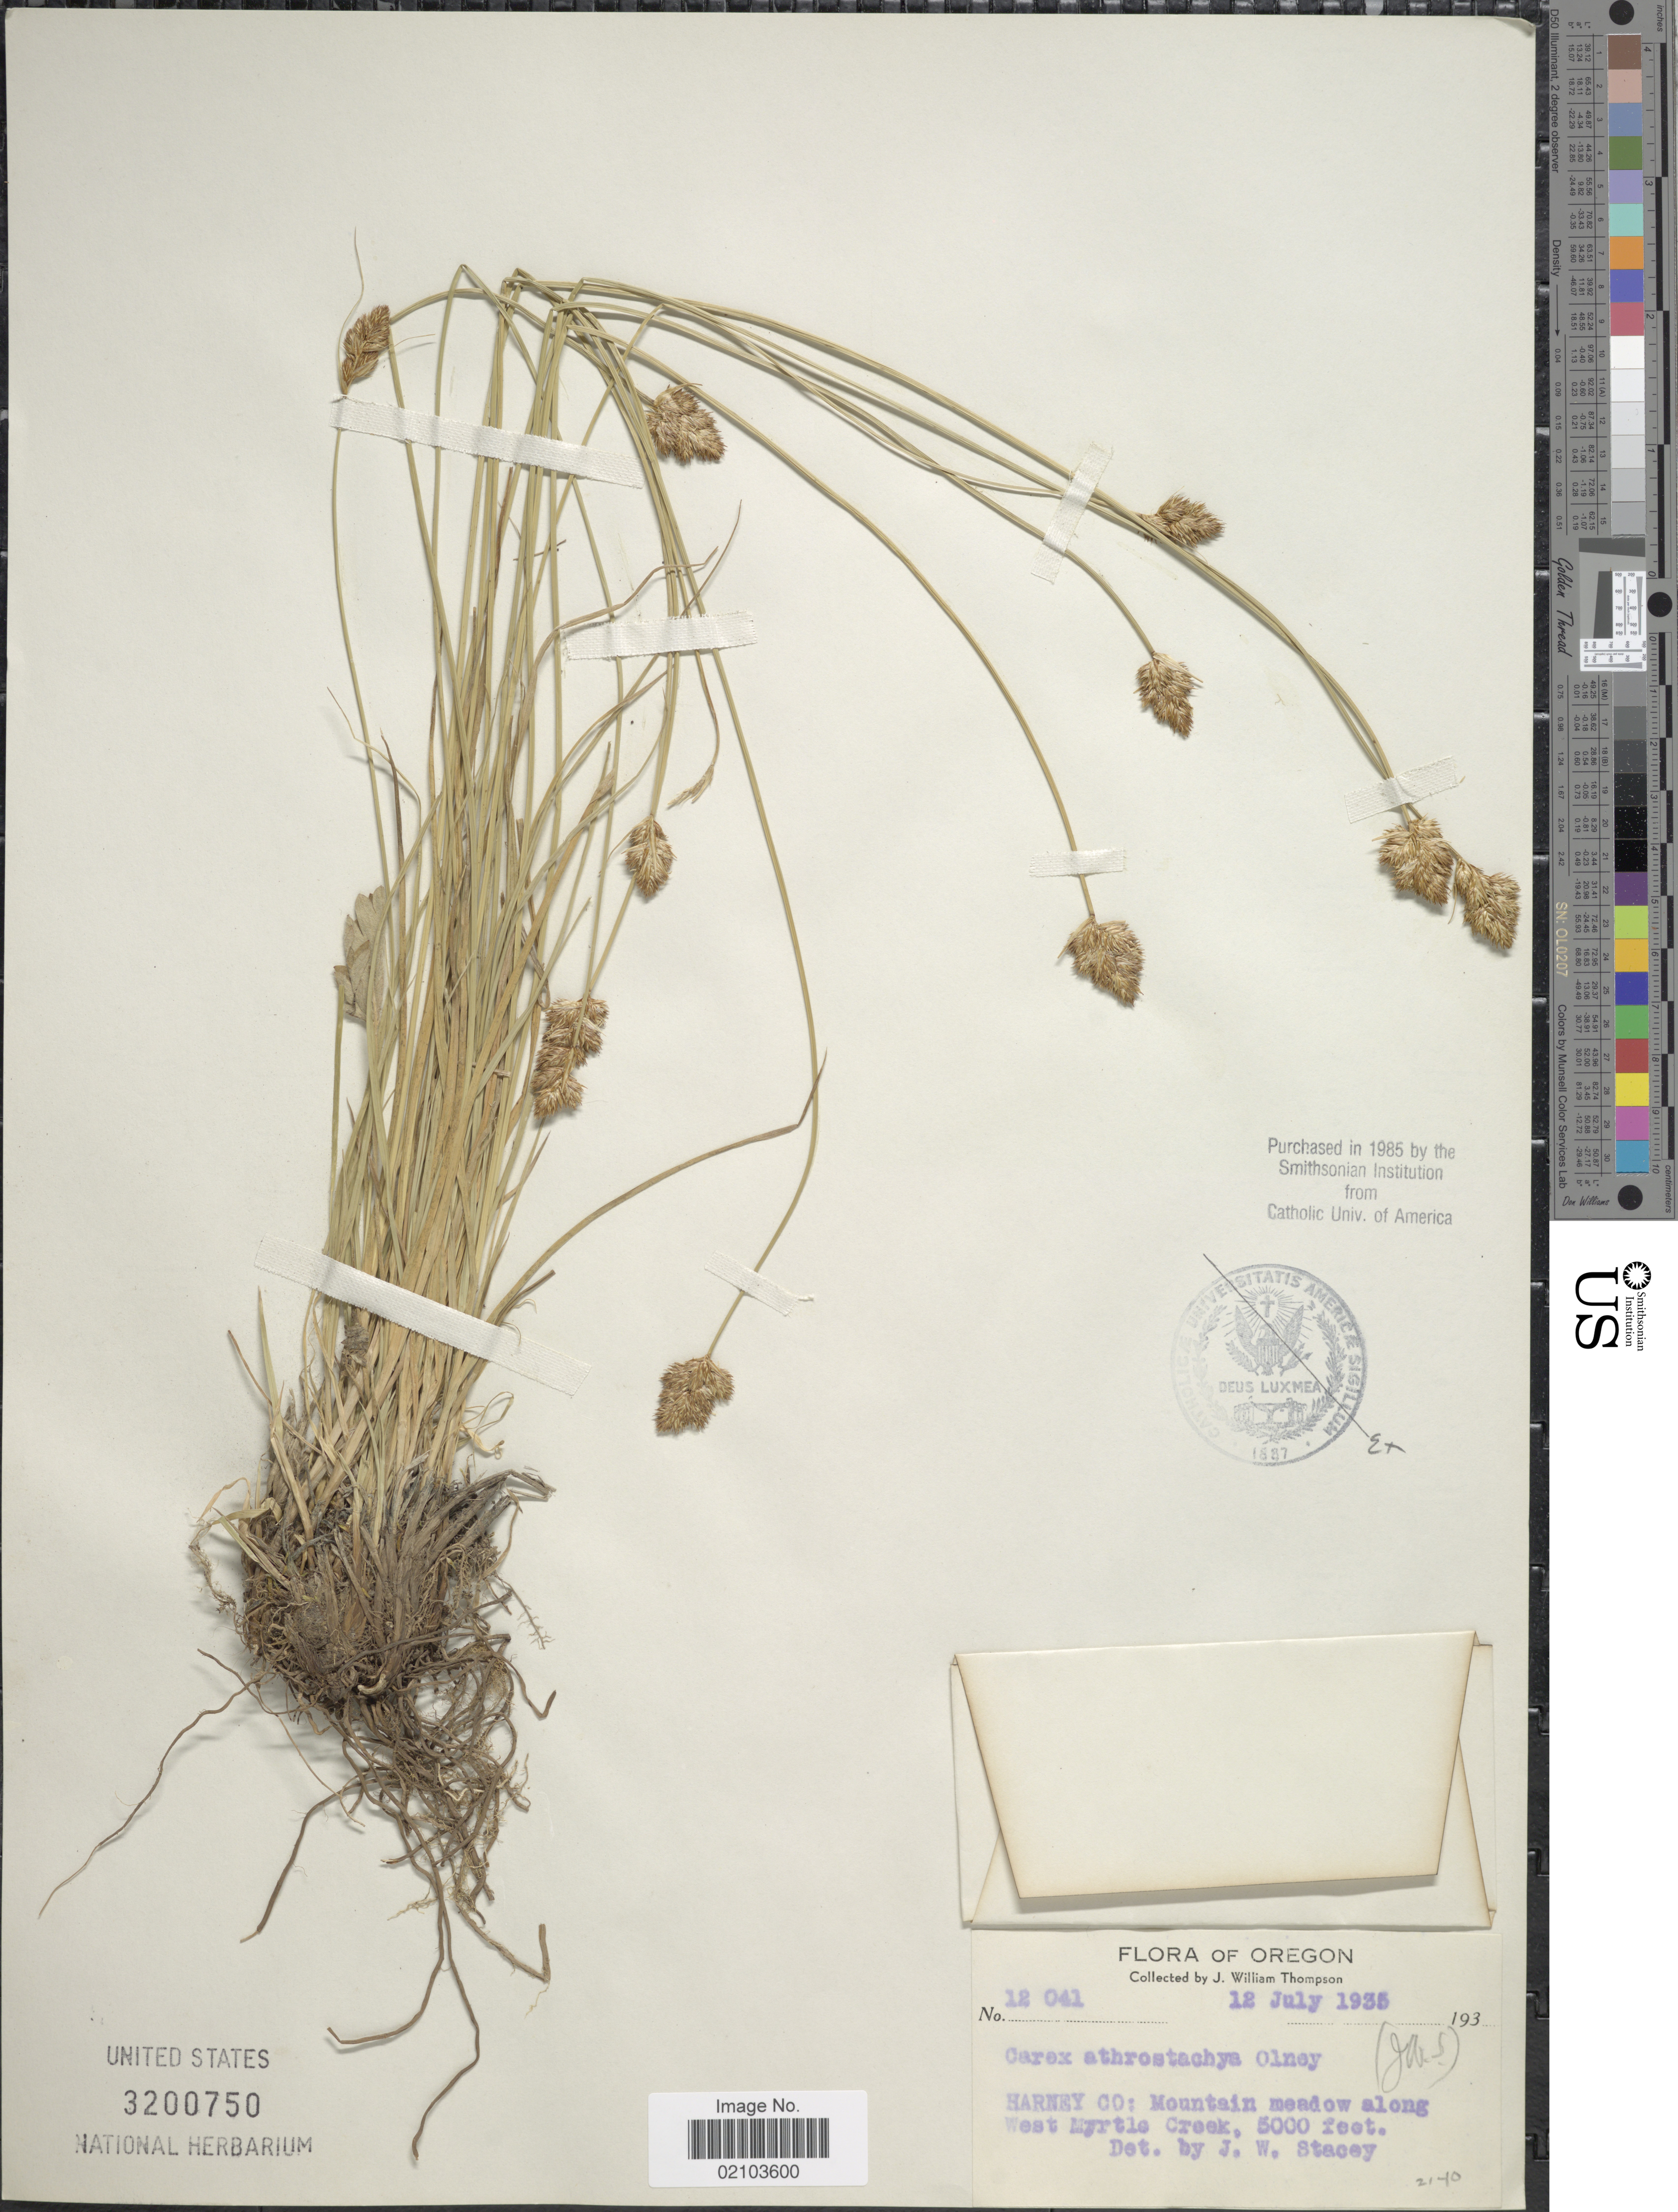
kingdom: Plantae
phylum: Tracheophyta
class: Liliopsida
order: Poales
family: Cyperaceae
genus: Carex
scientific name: Carex athrostachya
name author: Olney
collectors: J. W. Thompson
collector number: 12041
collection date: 1935-07-12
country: United States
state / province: Oregon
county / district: Harney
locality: Harney Co: Mountain meadow along West Myrtle Creek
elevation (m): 1524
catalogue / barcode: US 3200750